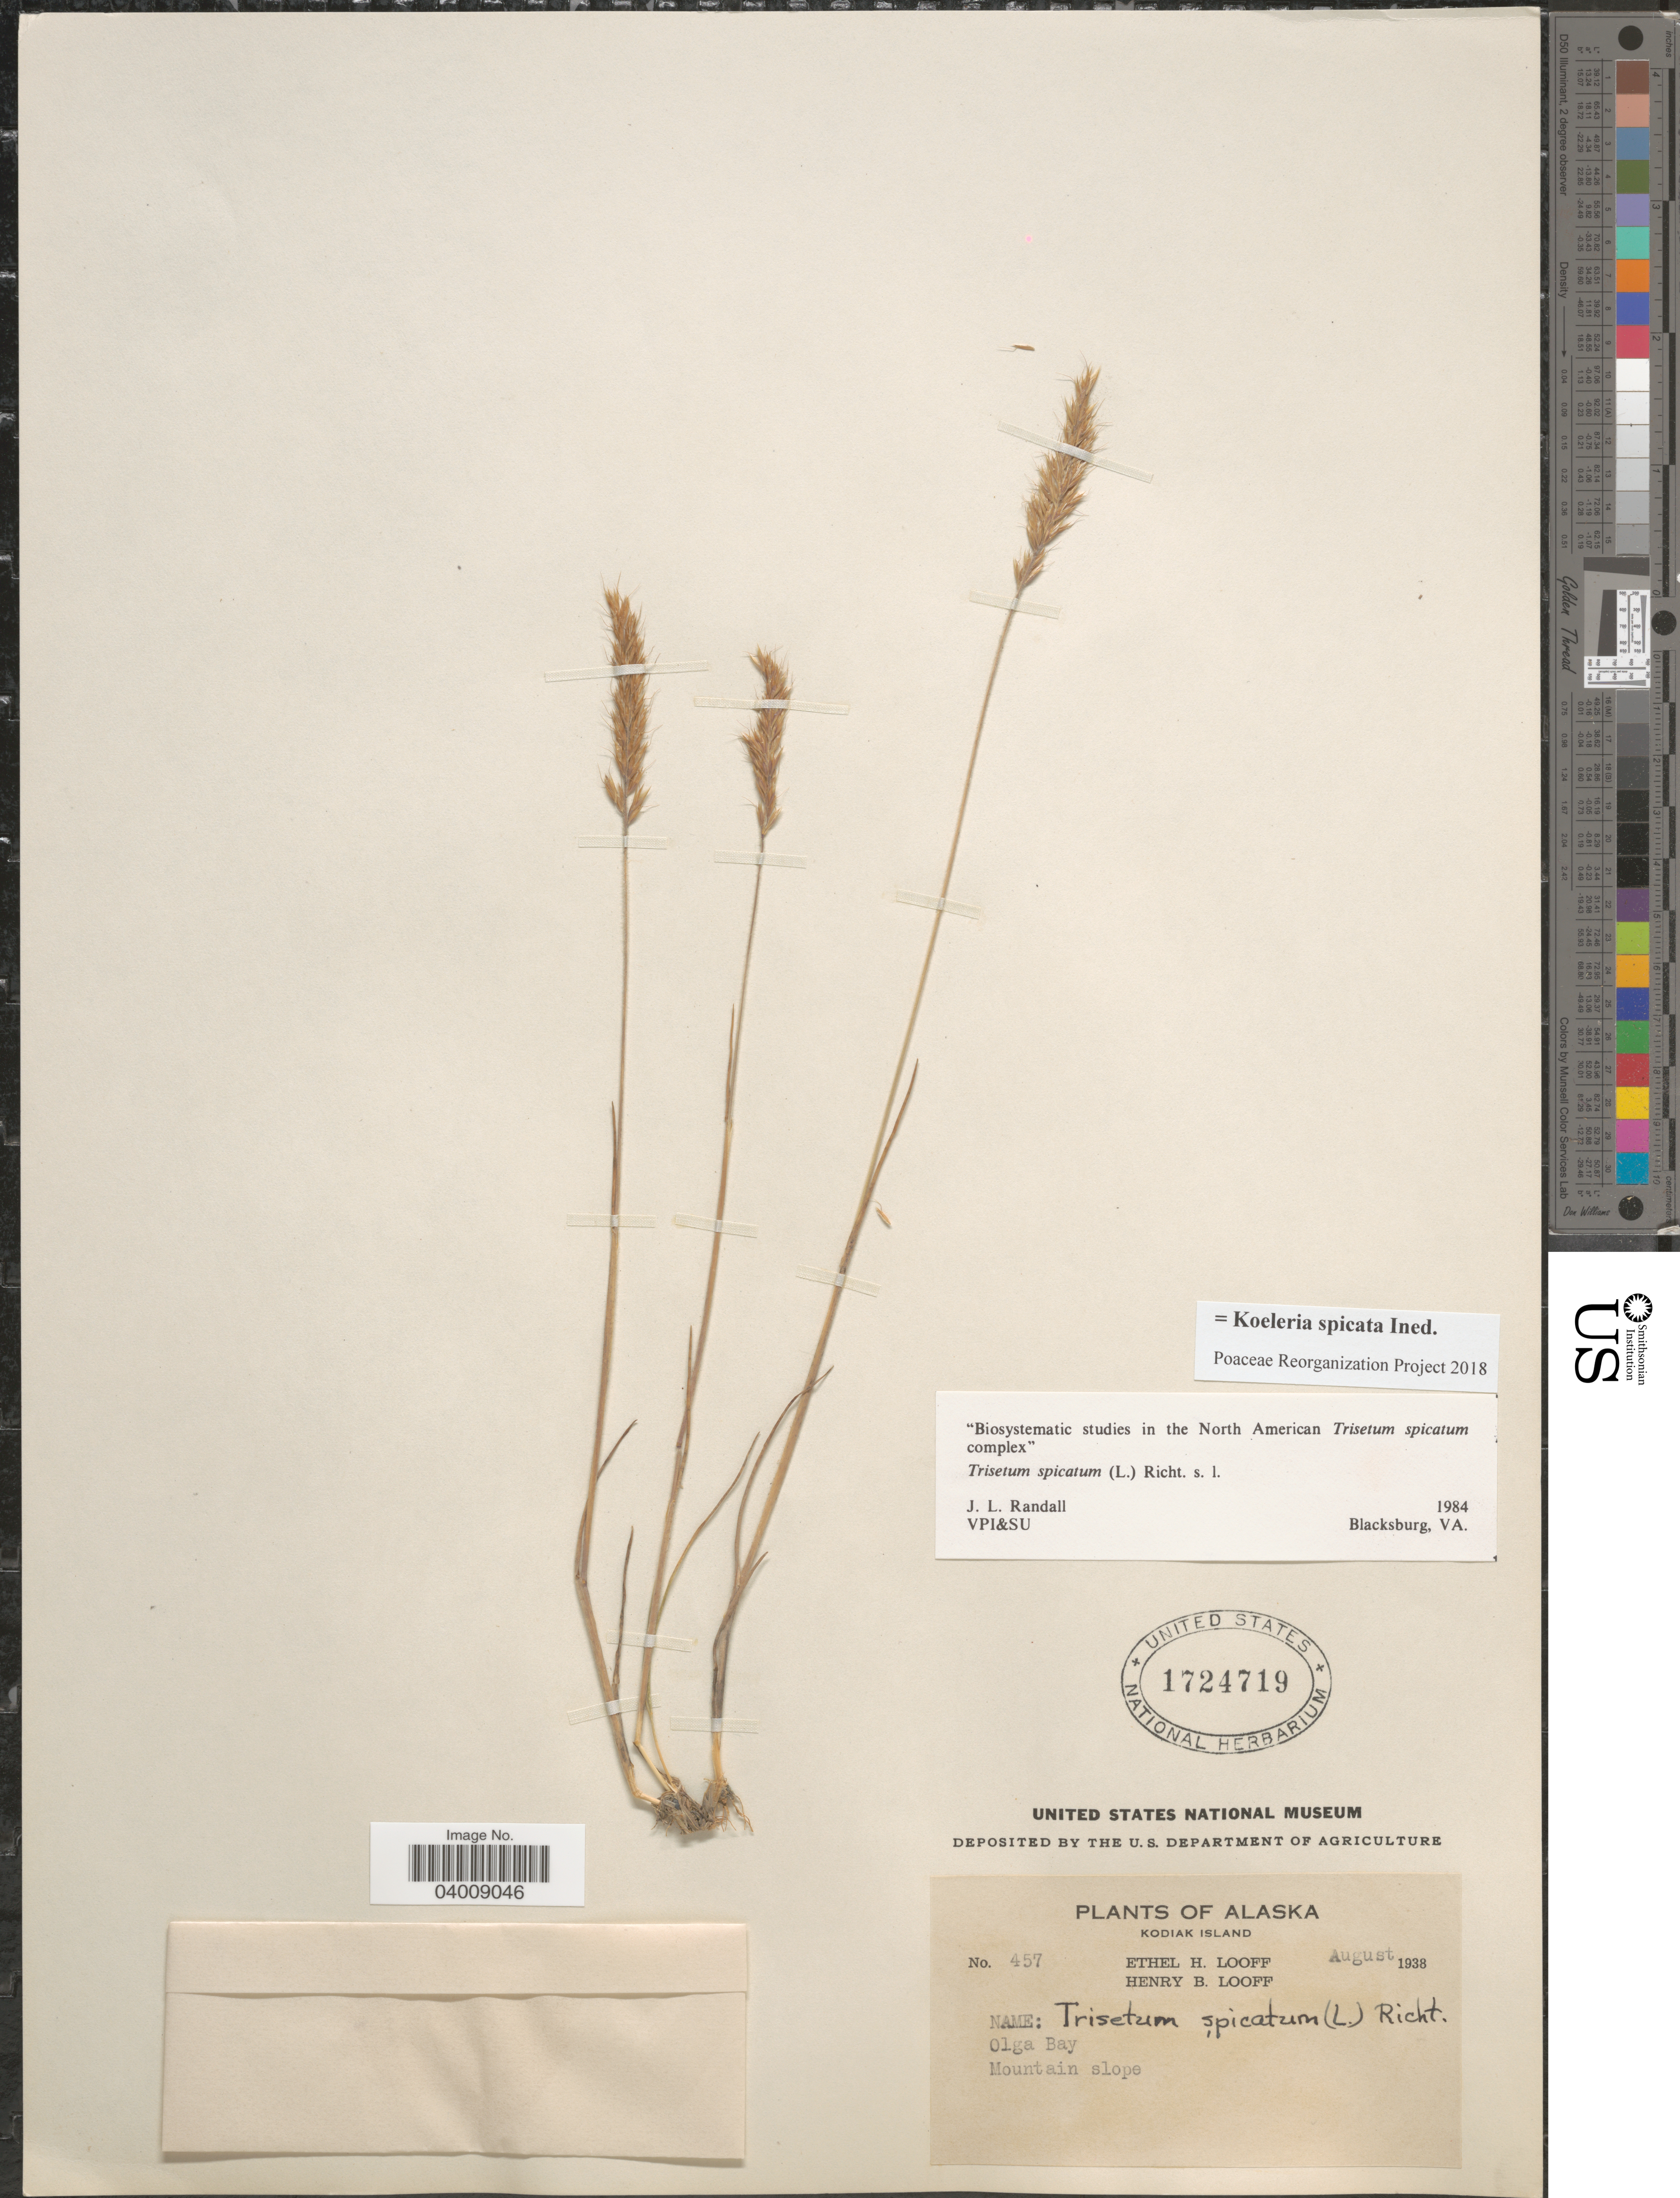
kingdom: Plantae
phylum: Tracheophyta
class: Liliopsida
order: Poales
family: Poaceae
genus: Koeleria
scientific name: Koeleria spicata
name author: (L.) Barberá et al.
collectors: E. Looff & H. Looff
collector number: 457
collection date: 1938-08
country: United States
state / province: Alaska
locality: Kodiak Island. Olga Bay. Mountain slope.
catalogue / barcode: US 1724719